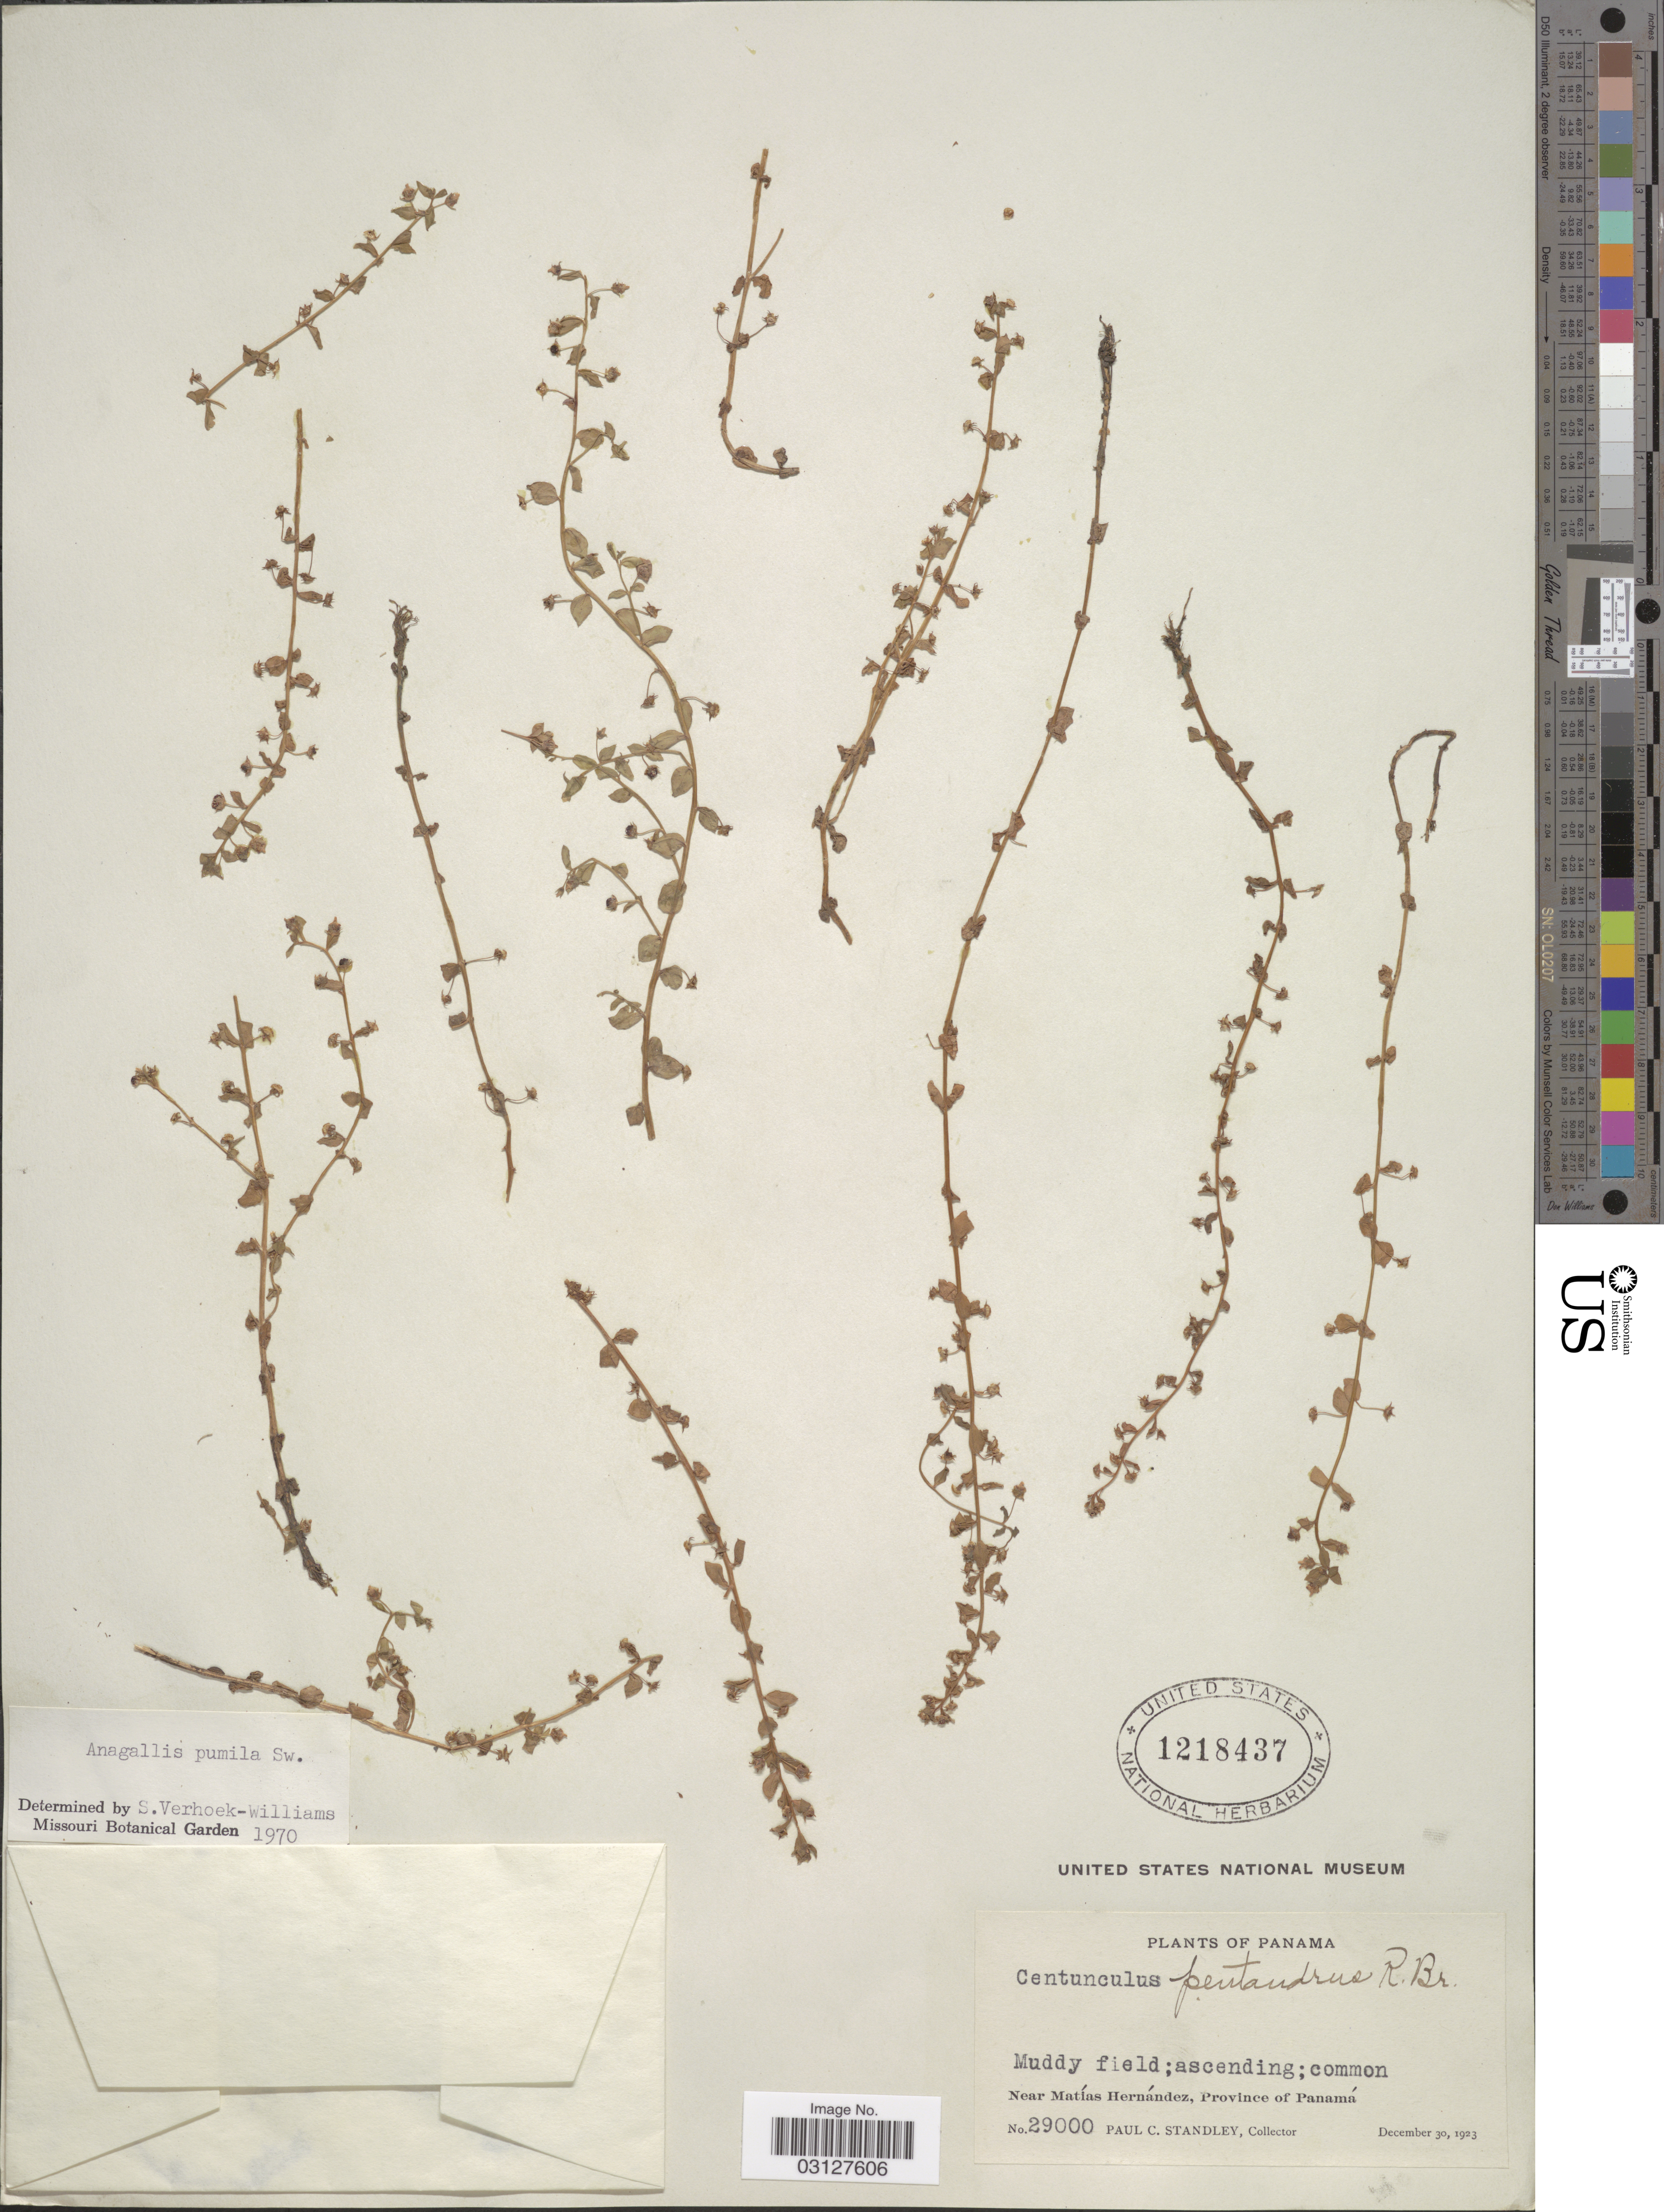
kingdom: Plantae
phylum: Tracheophyta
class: Magnoliopsida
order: Ericales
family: Primulaceae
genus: Anagallis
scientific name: Anagallis pumila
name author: Sw.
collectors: P. C. Standley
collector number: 29000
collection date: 1923-12-30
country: Panama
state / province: Panamá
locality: Near Matías Hernández, Province of Panamá.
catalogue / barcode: US 1218437